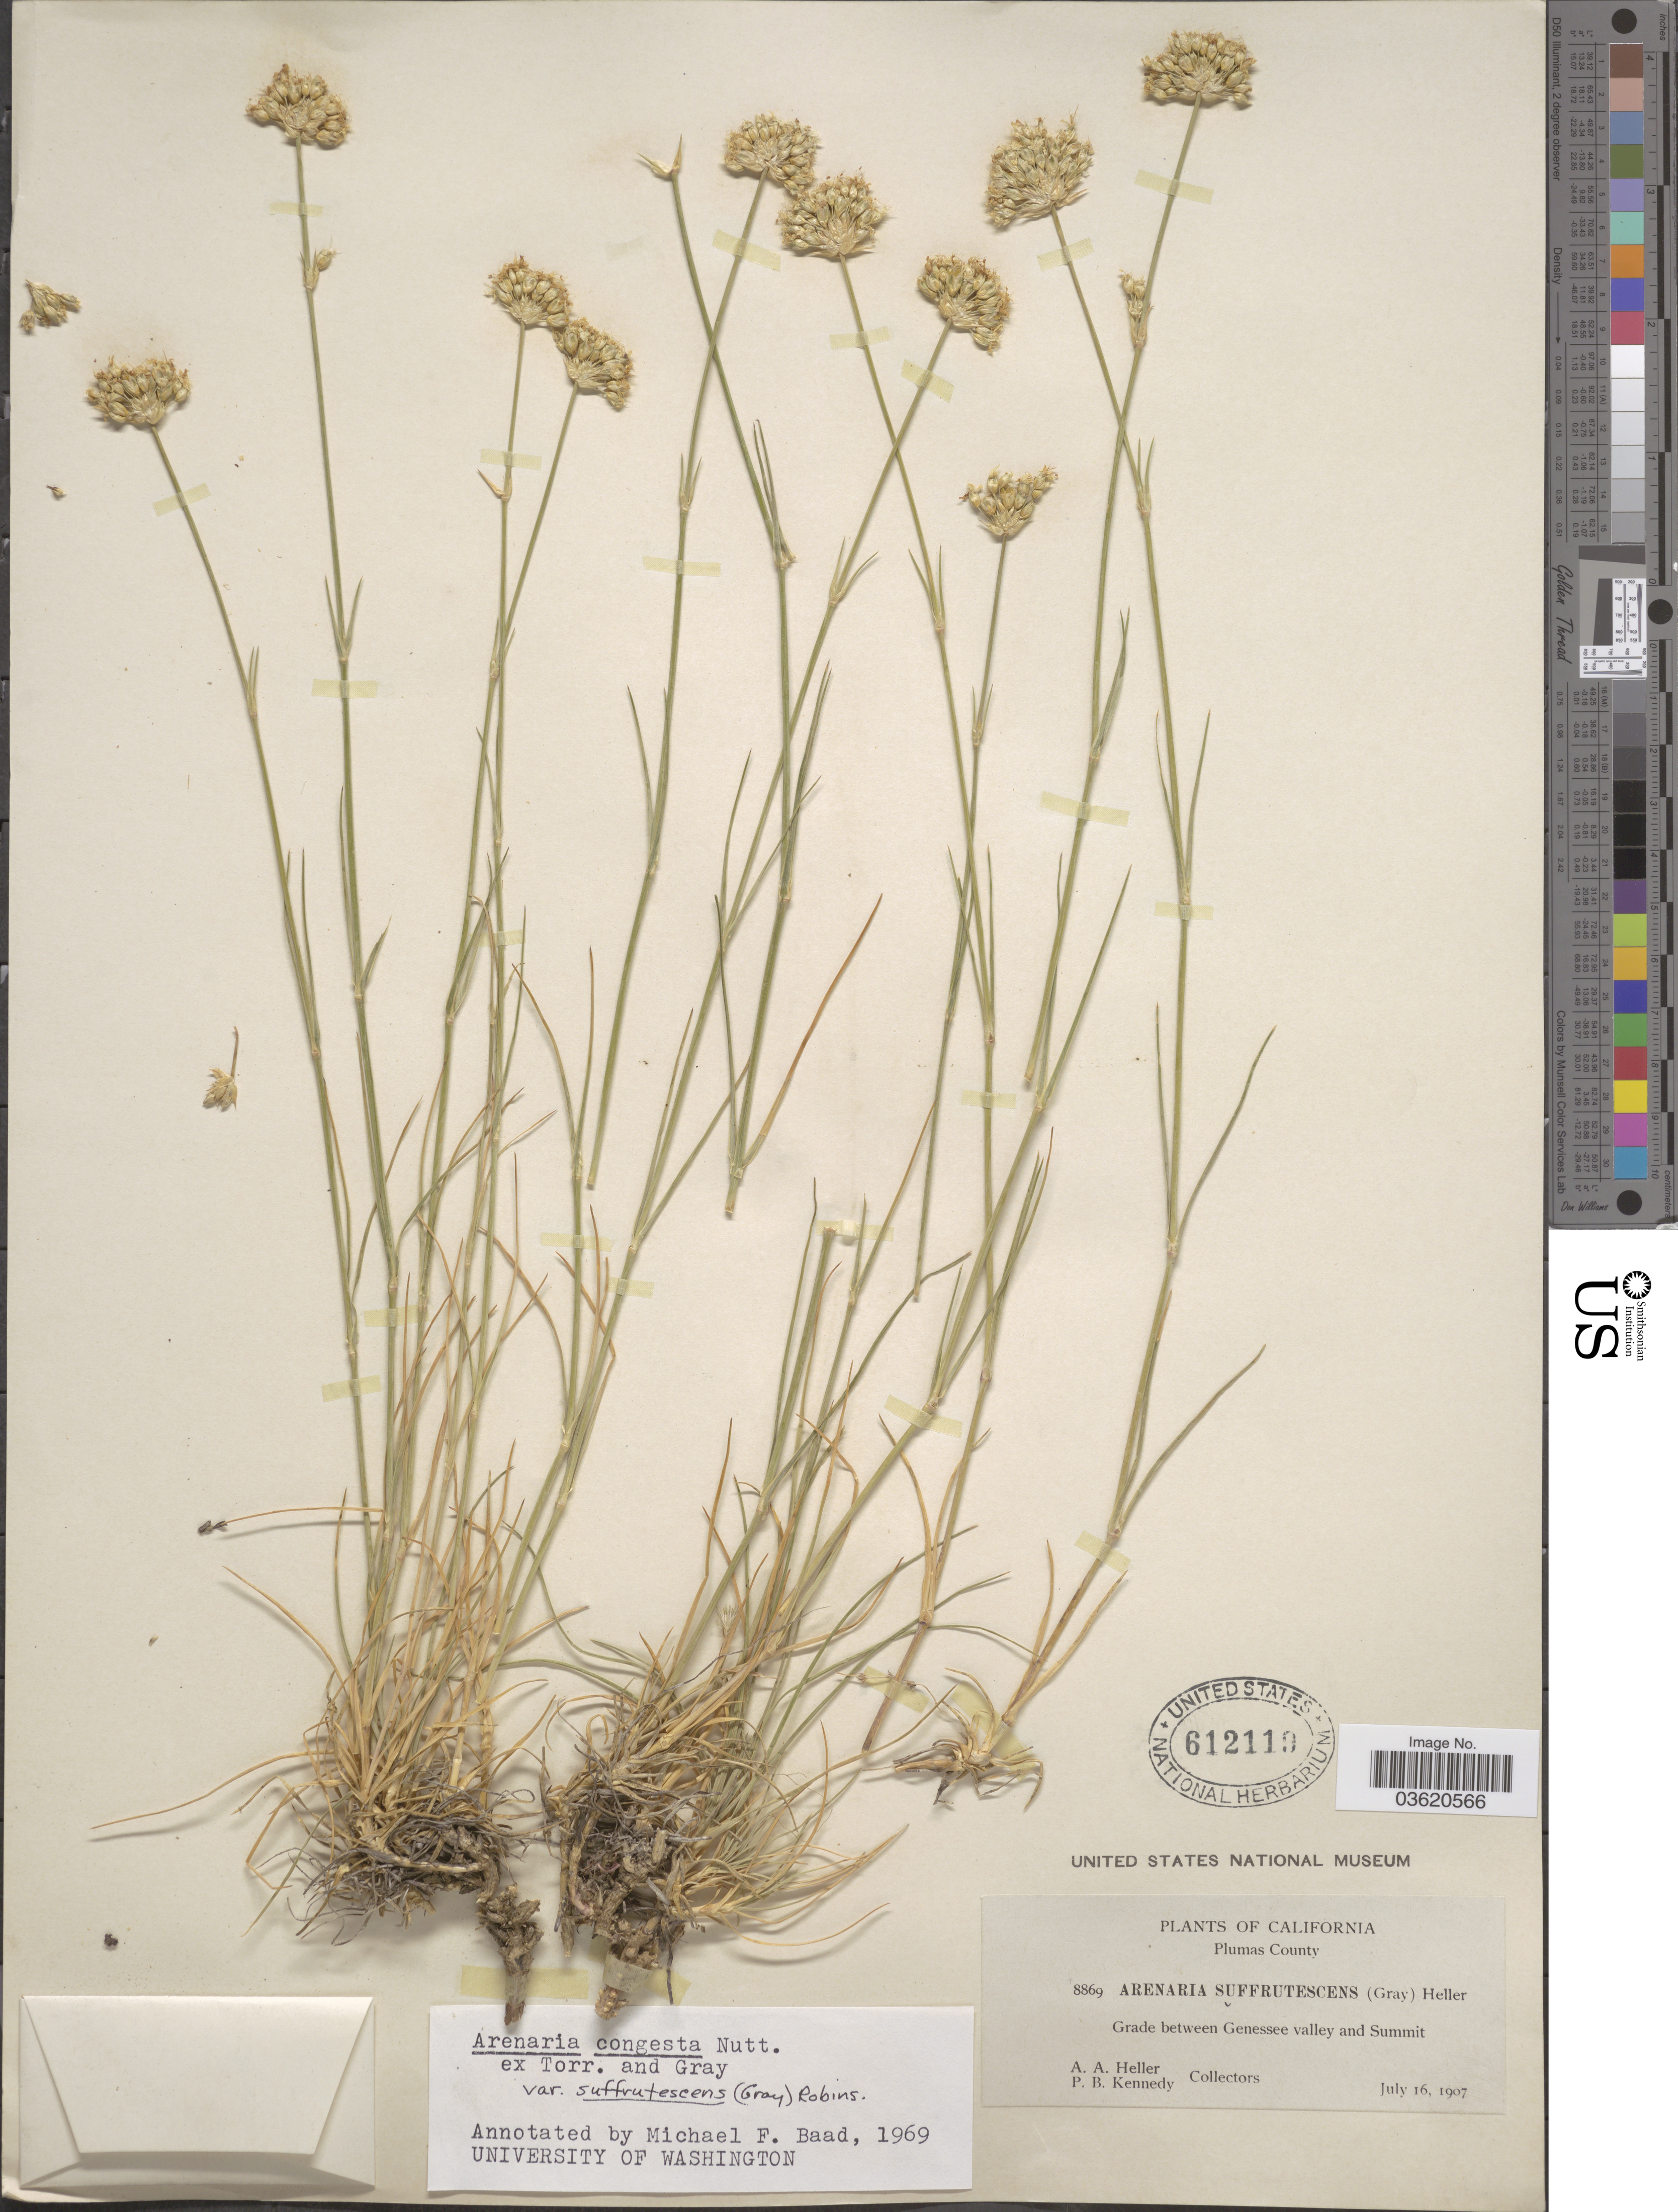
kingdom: Plantae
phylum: Tracheophyta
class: Magnoliopsida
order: Caryophyllales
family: Caryophyllaceae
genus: Eremogone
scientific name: Eremogone congesta var. suffrutescens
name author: (A. Gray) R.L. Hartm. & Rabeler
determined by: Strong, Mark T., (BOT), Smithsonian Institution - National Museum of Natural History (UNITED STATES)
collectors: A. A. Heller & P. B. Kennedy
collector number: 8869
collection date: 1907-07-16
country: United States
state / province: California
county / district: Plumas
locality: Plumas County. Grade between Genessee valley and Summit.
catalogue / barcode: US 612119